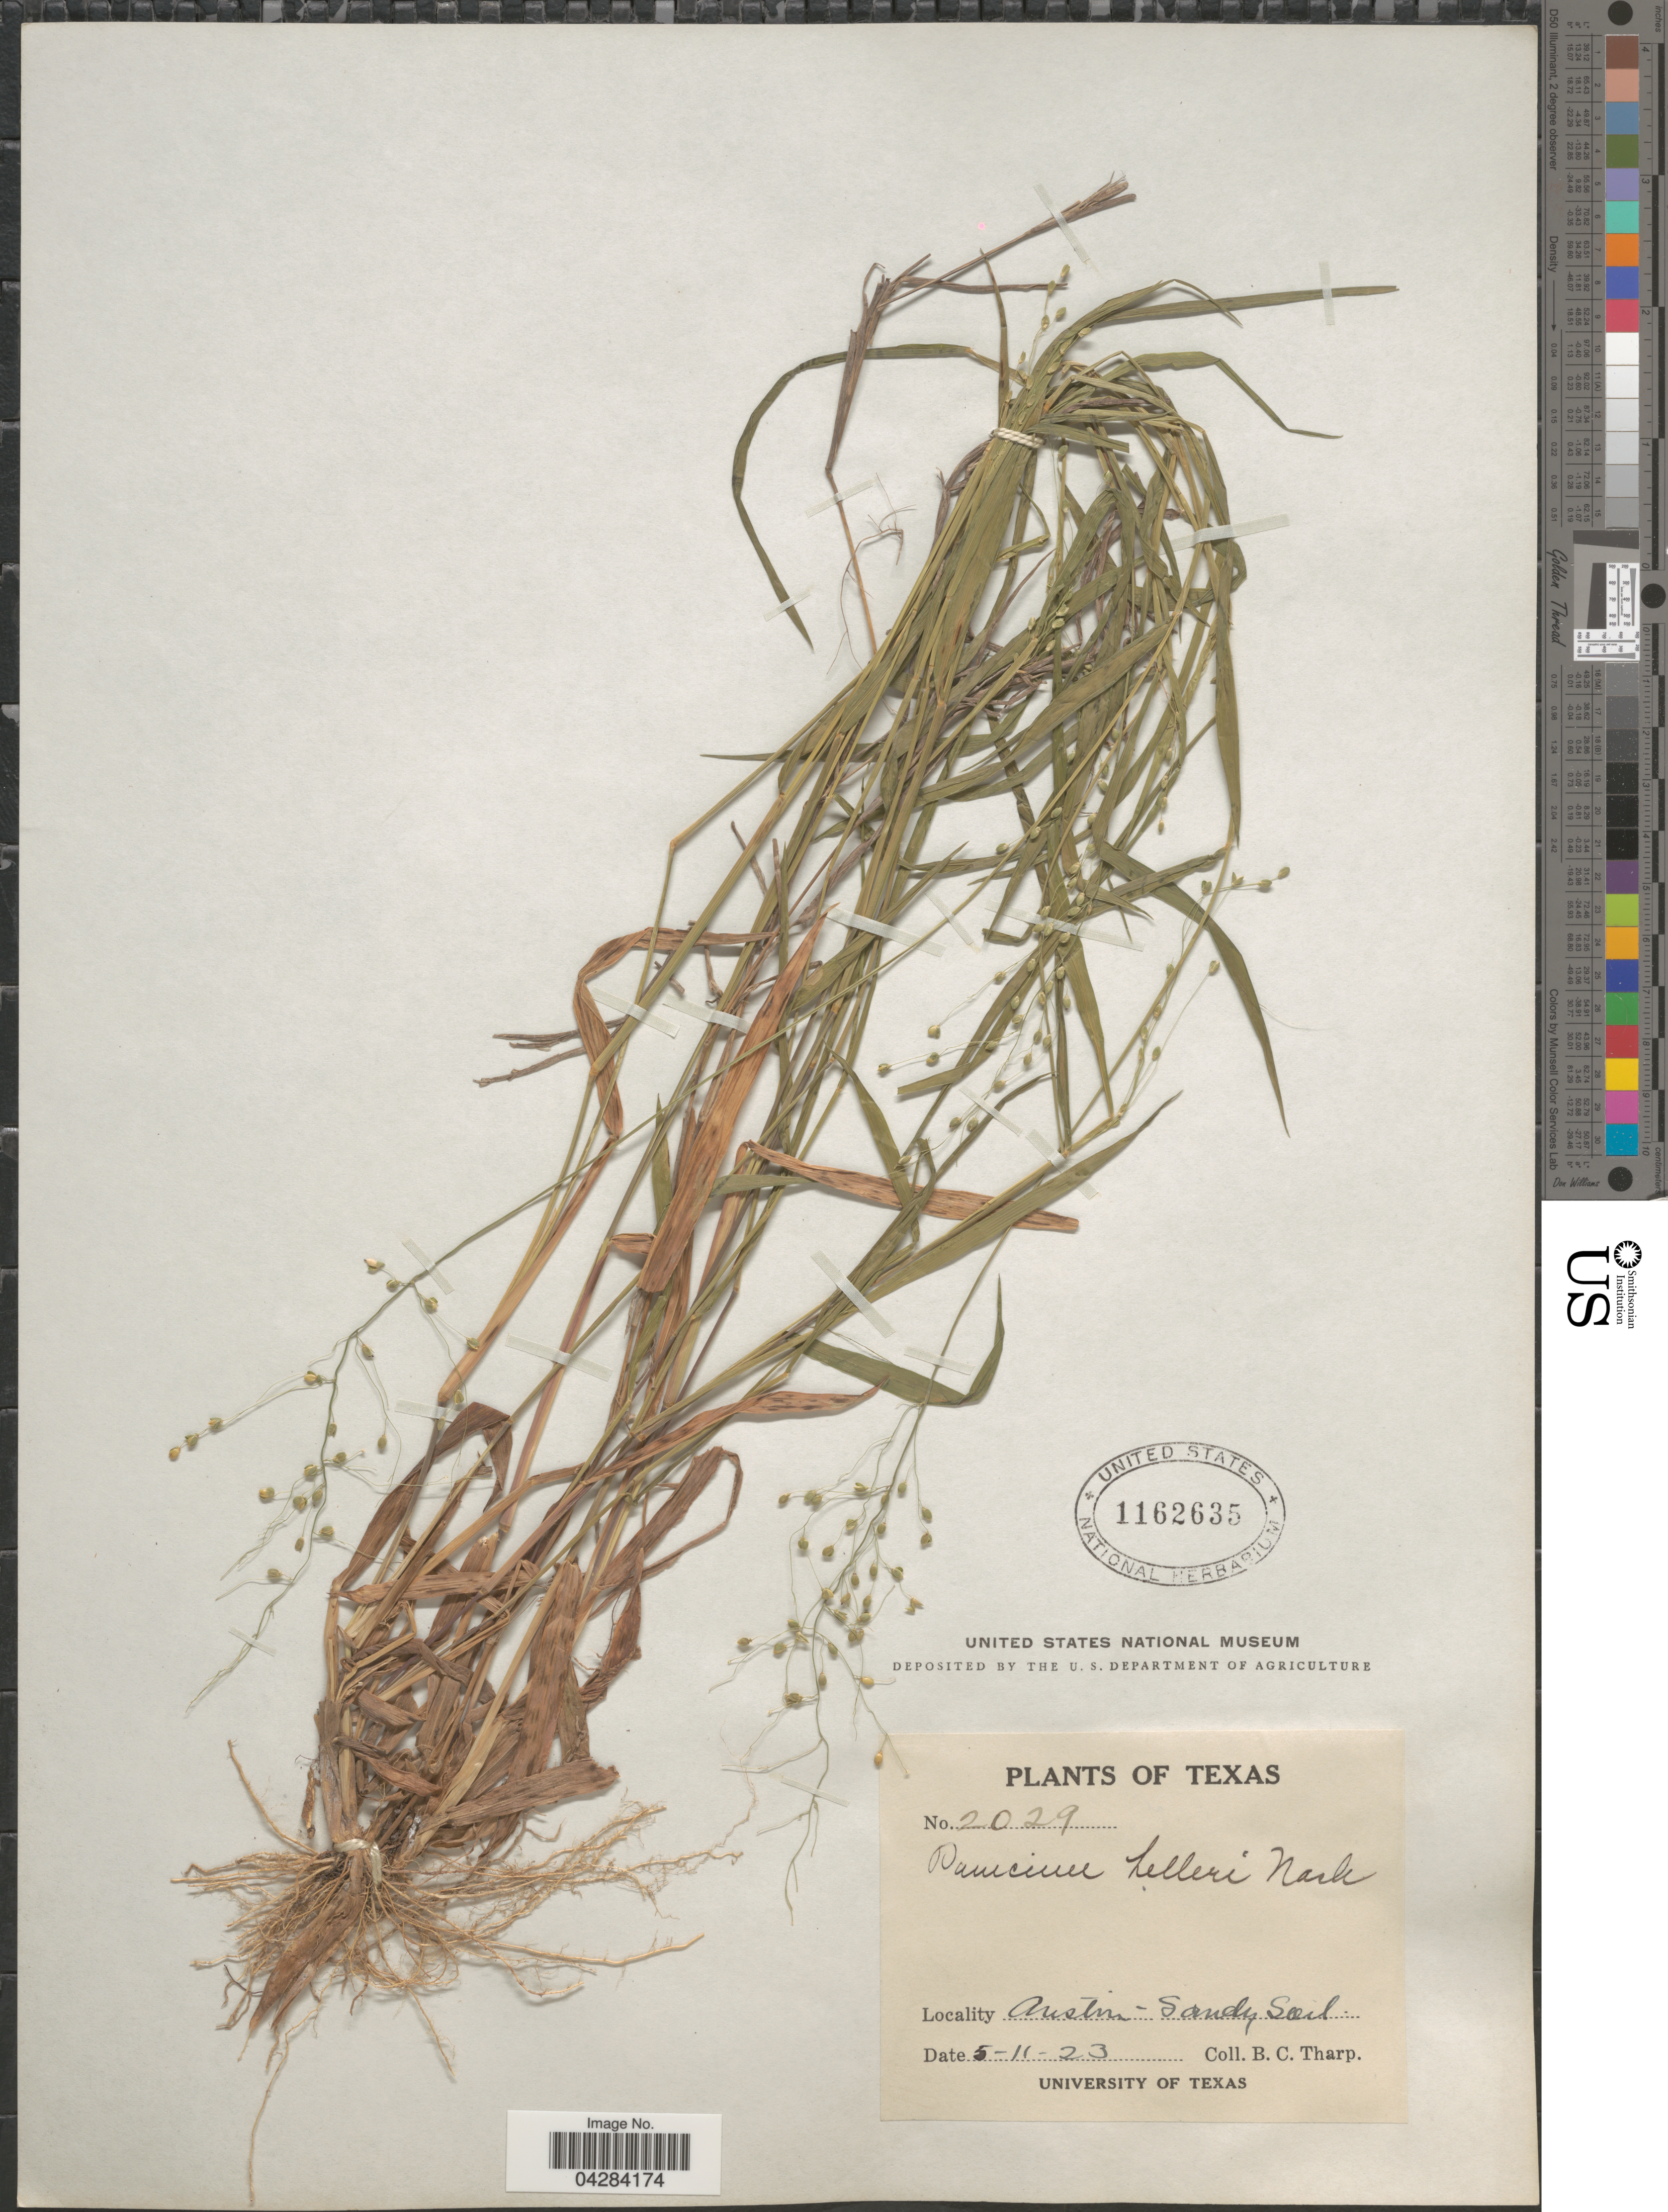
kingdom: Plantae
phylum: Tracheophyta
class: Liliopsida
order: Poales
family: Poaceae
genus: Dichanthelium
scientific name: Dichanthelium oligosanthes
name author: (Schult.) Gould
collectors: B. C. Tharp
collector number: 2029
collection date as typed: Transcribed d/m/y: 11/5/23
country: United States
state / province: Texas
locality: Austin.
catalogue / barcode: US 1162635